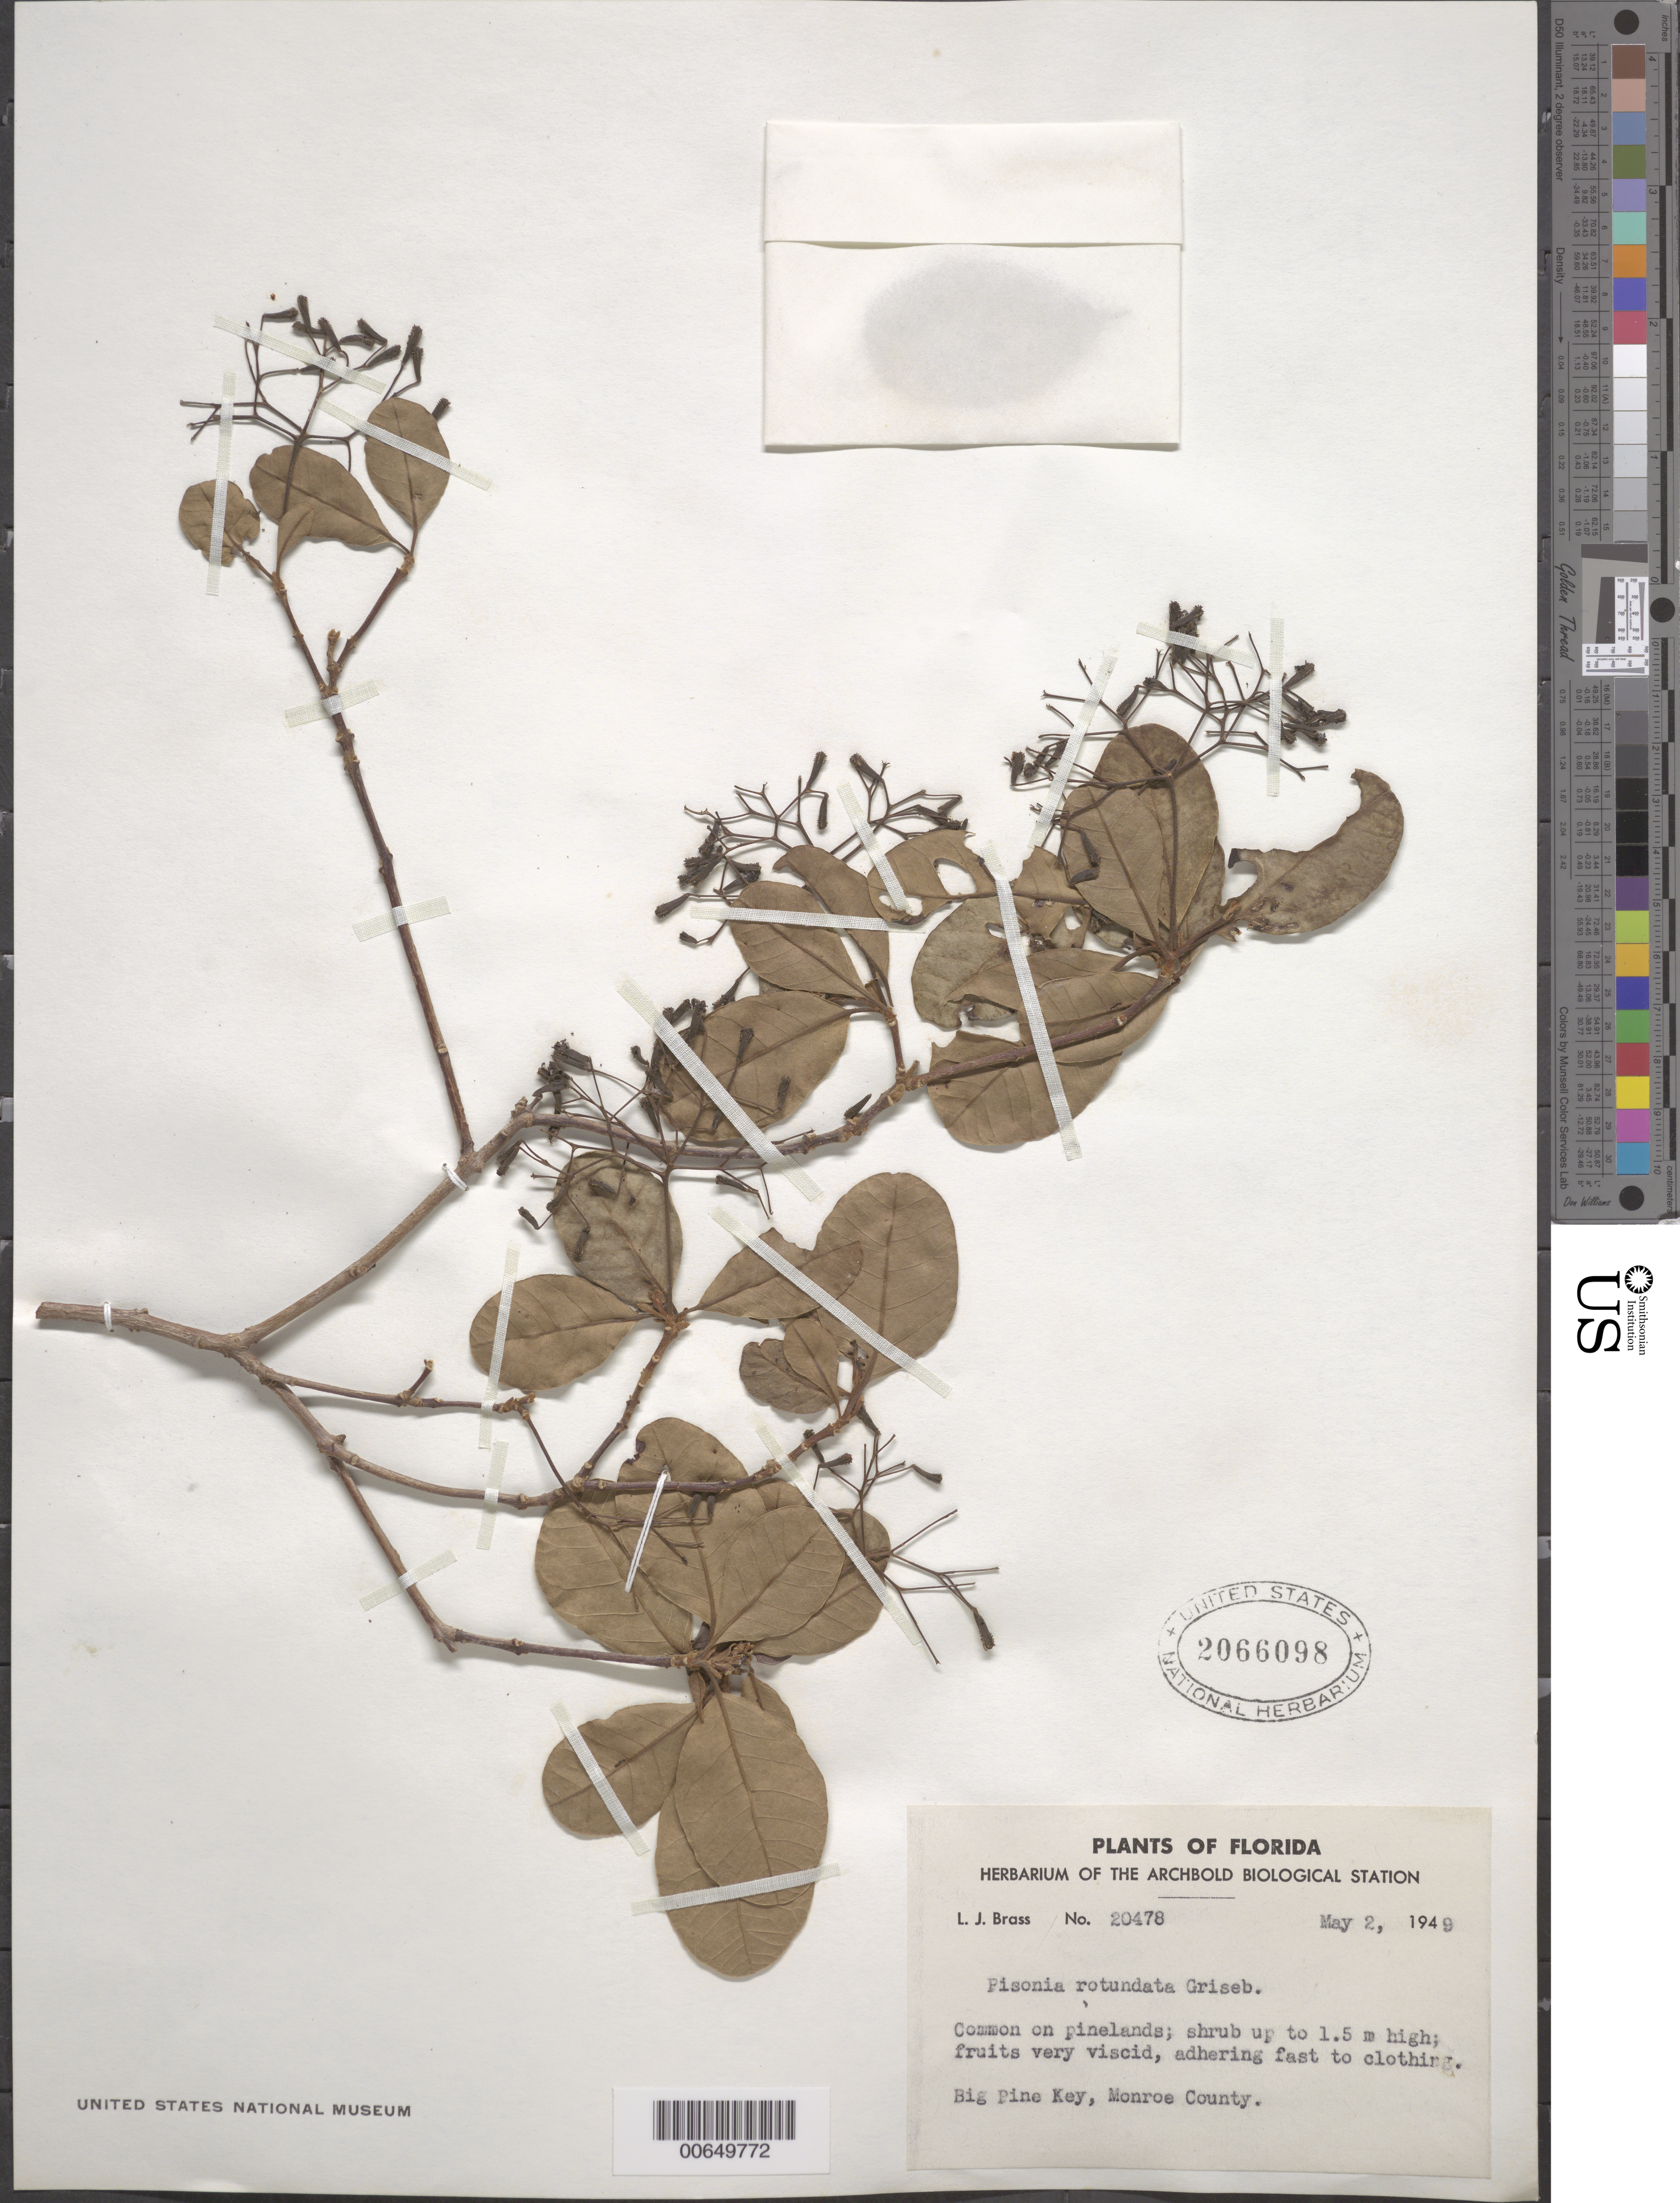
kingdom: Plantae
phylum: Tracheophyta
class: Magnoliopsida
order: Caryophyllales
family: Nyctaginaceae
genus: Pisonia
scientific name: Pisonia rotundata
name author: Griseb.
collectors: L. J. Brass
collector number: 20178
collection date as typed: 05 Feb 1949 or 02 May 1949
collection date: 1949-02-05 or 1949-05-02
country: United States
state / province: Florida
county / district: Monroe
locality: Big Pine Key.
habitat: On pinelands.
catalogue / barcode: US 2066098